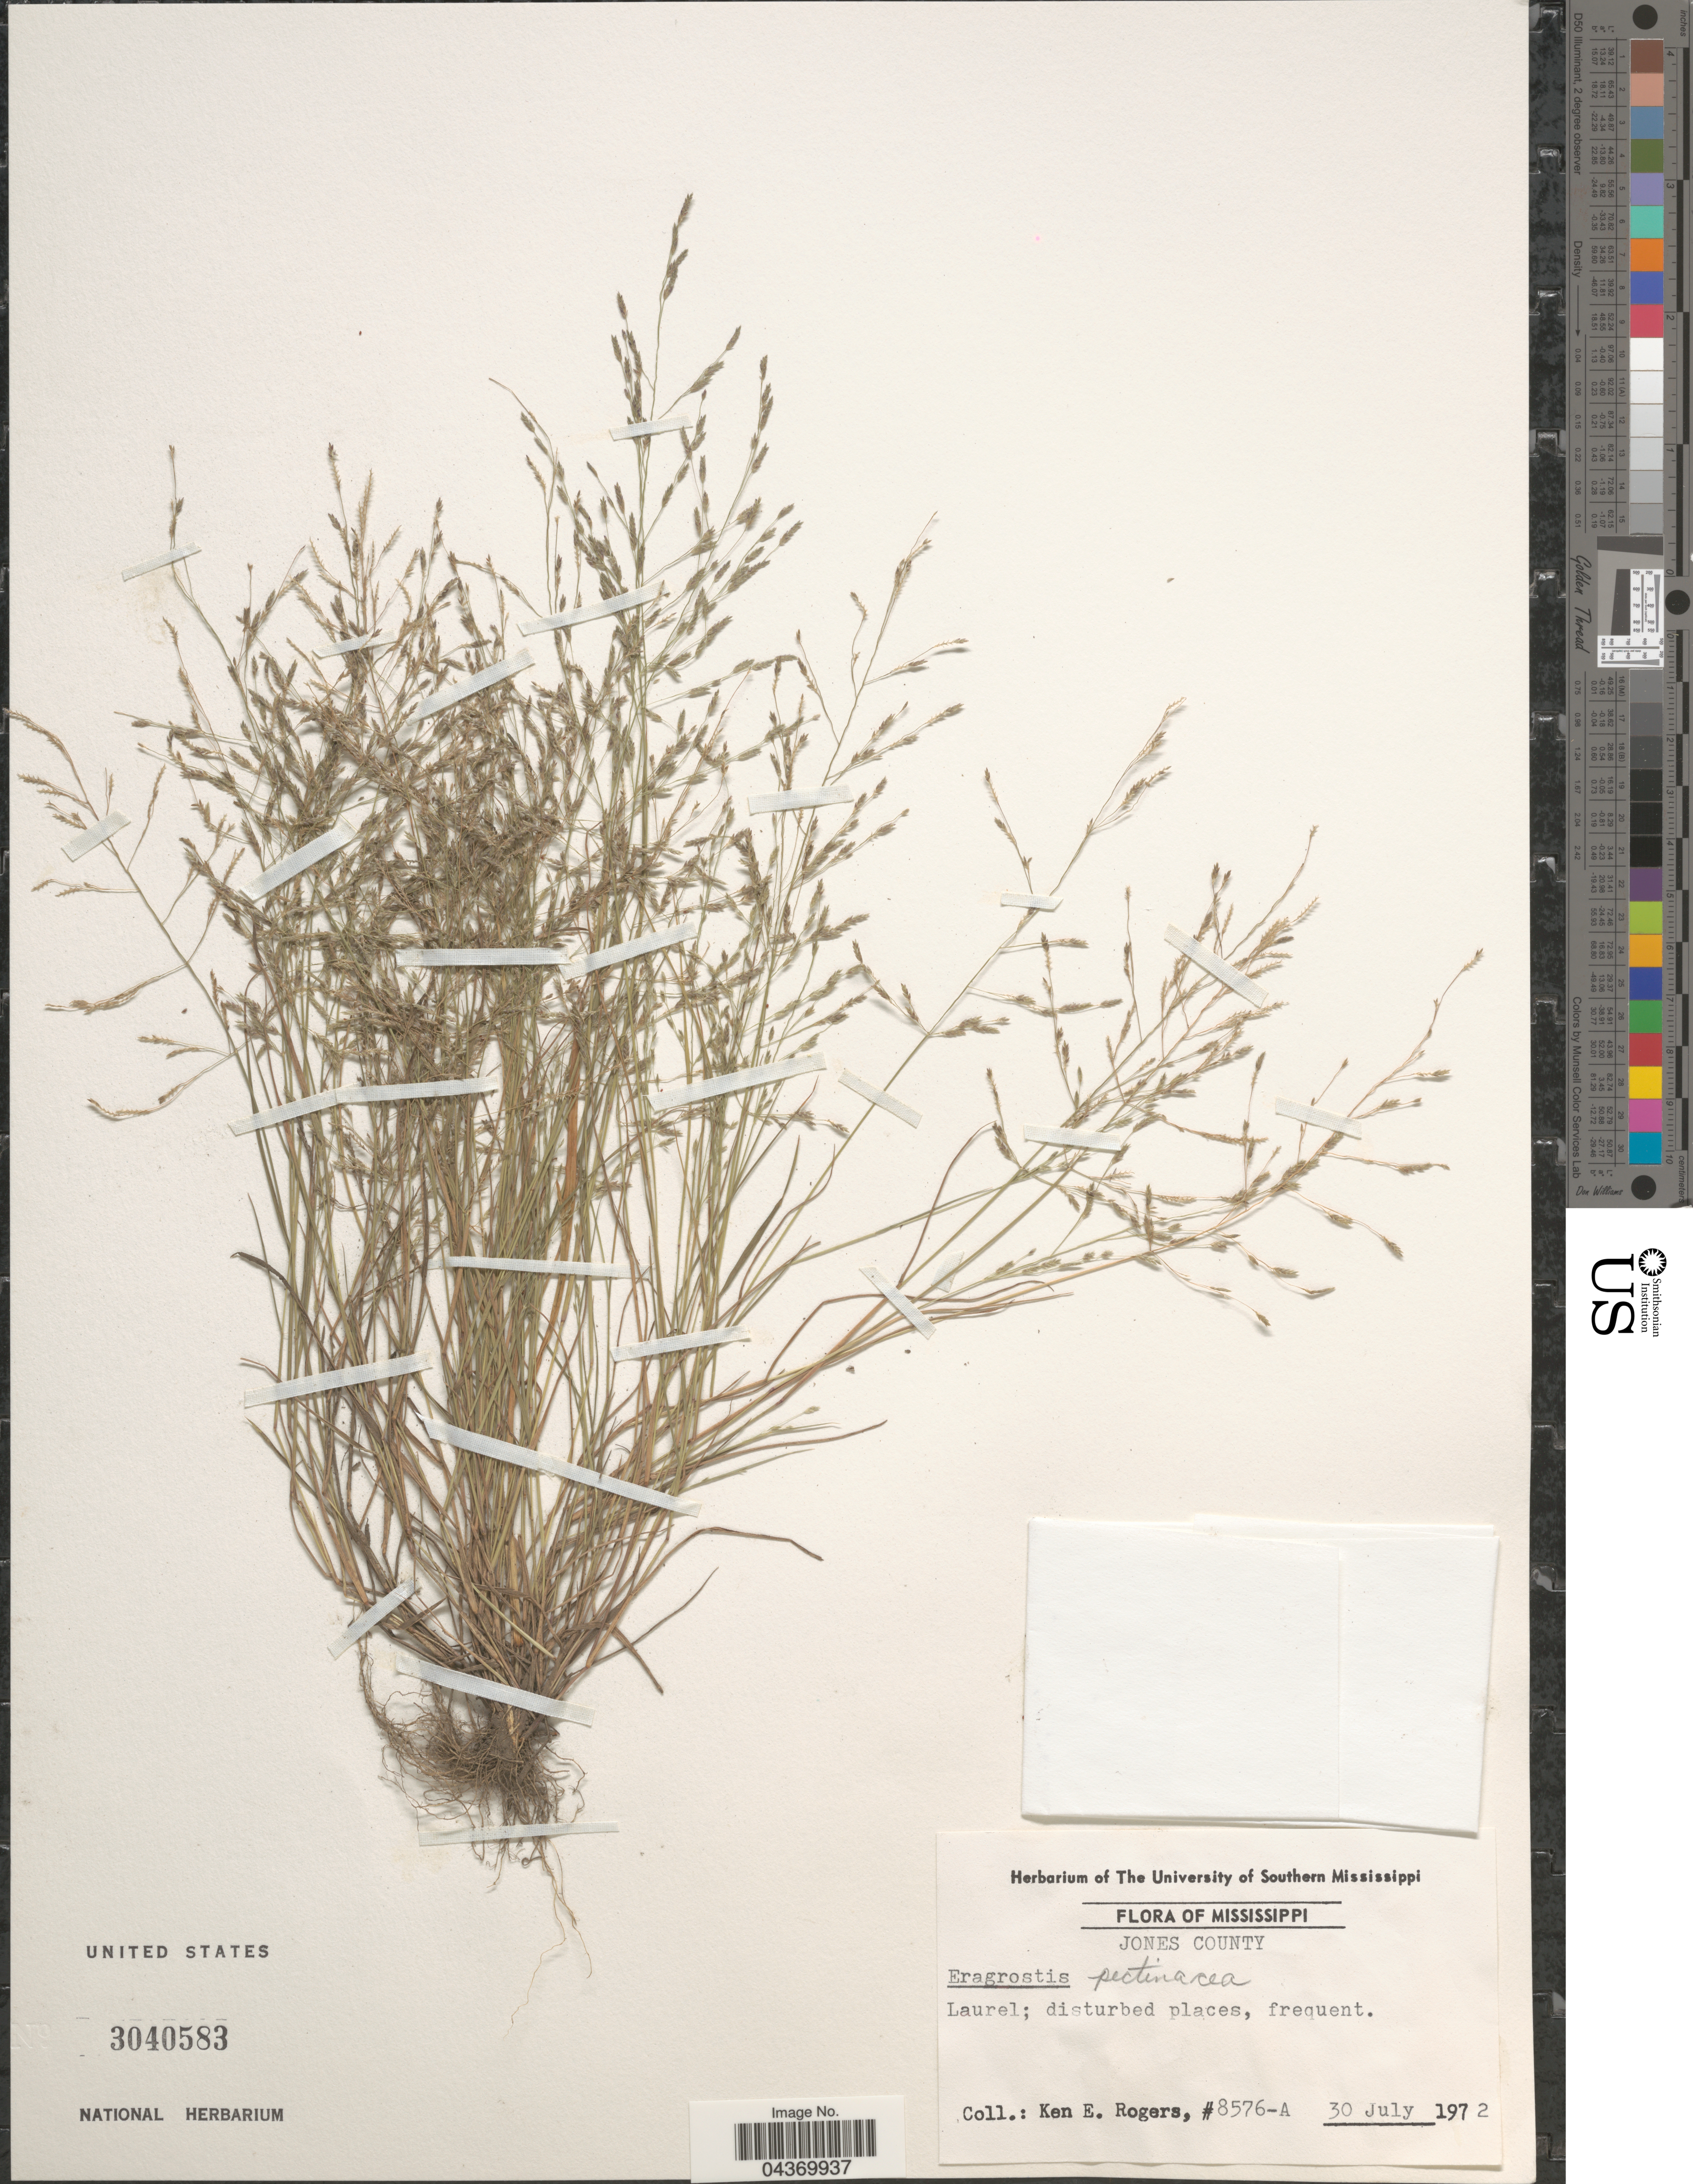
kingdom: Plantae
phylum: Tracheophyta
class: Liliopsida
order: Poales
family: Poaceae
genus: Eragrostis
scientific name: Eragrostis pectinacea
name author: (Michx.) Nees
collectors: K. Rogers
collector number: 8576-A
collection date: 1972-07-30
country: United States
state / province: Mississippi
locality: Jones County. Laurel.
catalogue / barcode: US 3040583